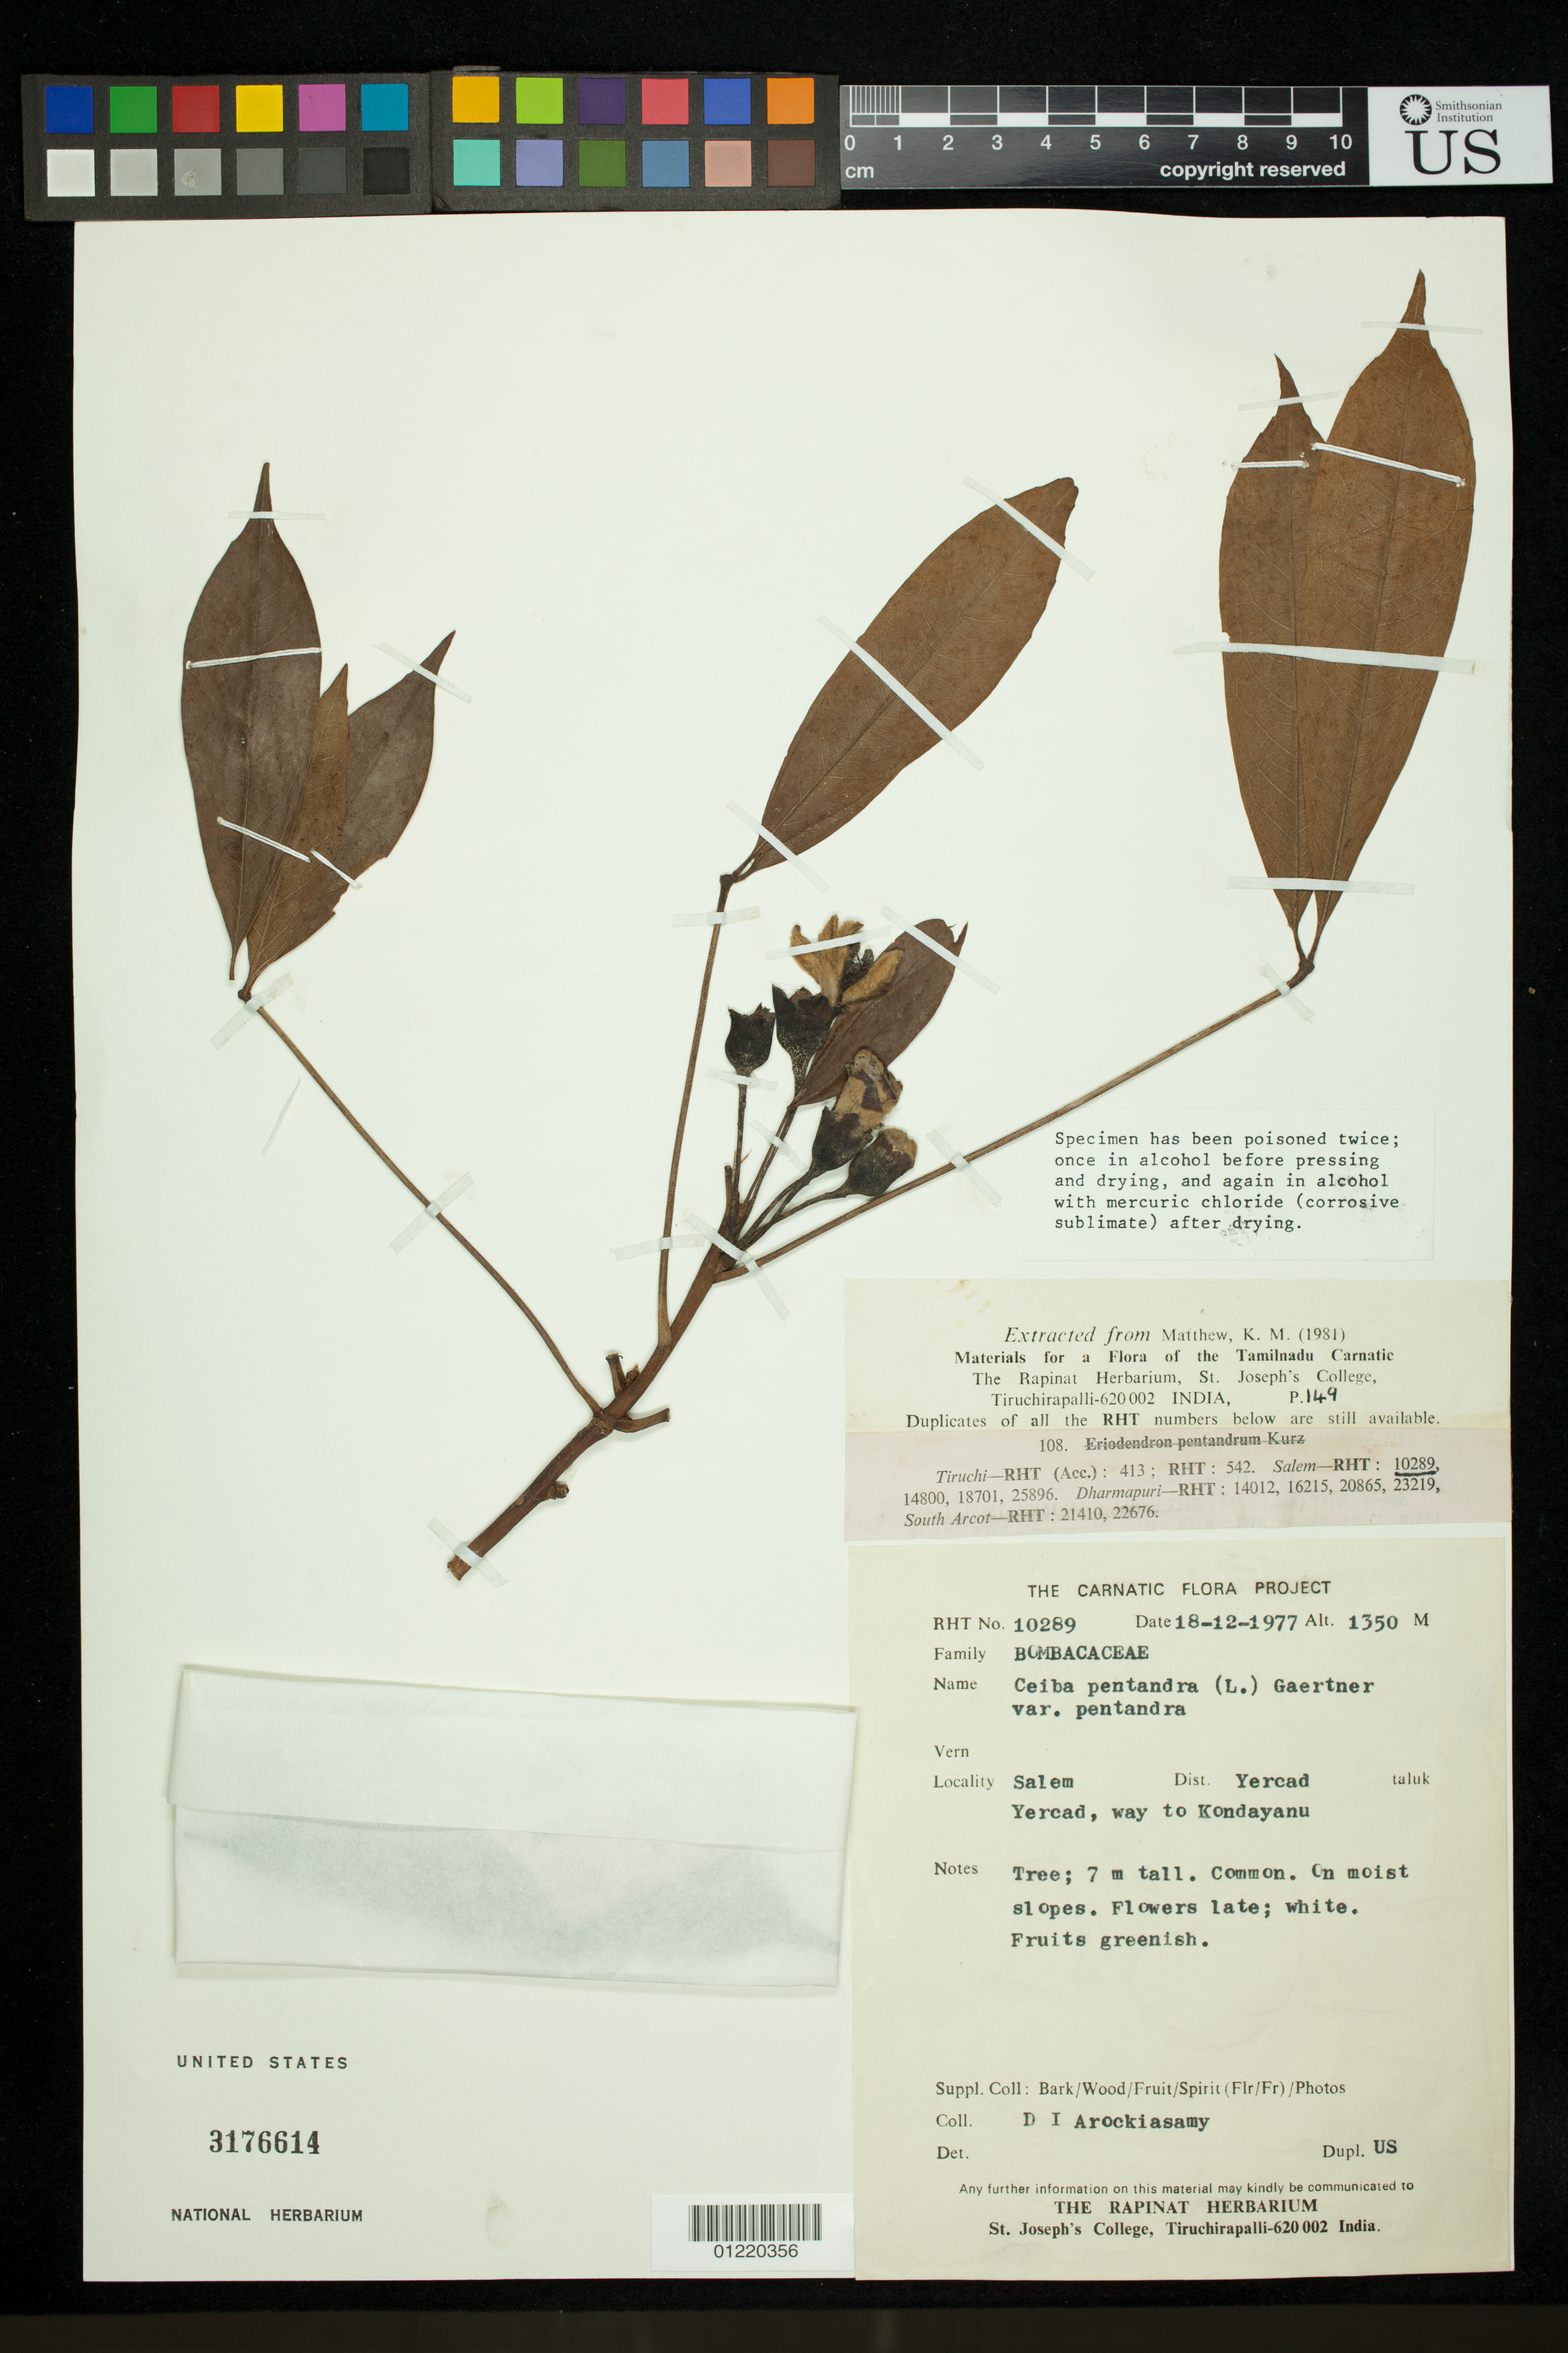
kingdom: Plantae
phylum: Tracheophyta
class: Magnoliopsida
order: Malvales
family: Malvaceae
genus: Ceiba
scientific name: Ceiba pentandra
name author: (L.) Gaertn.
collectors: D. Arockiasamy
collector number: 10289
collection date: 1977-12-18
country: India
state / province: Tamil Nadu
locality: Salem. Yercad. Yercad, way to Kondayanu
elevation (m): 1350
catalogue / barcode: US 3176614